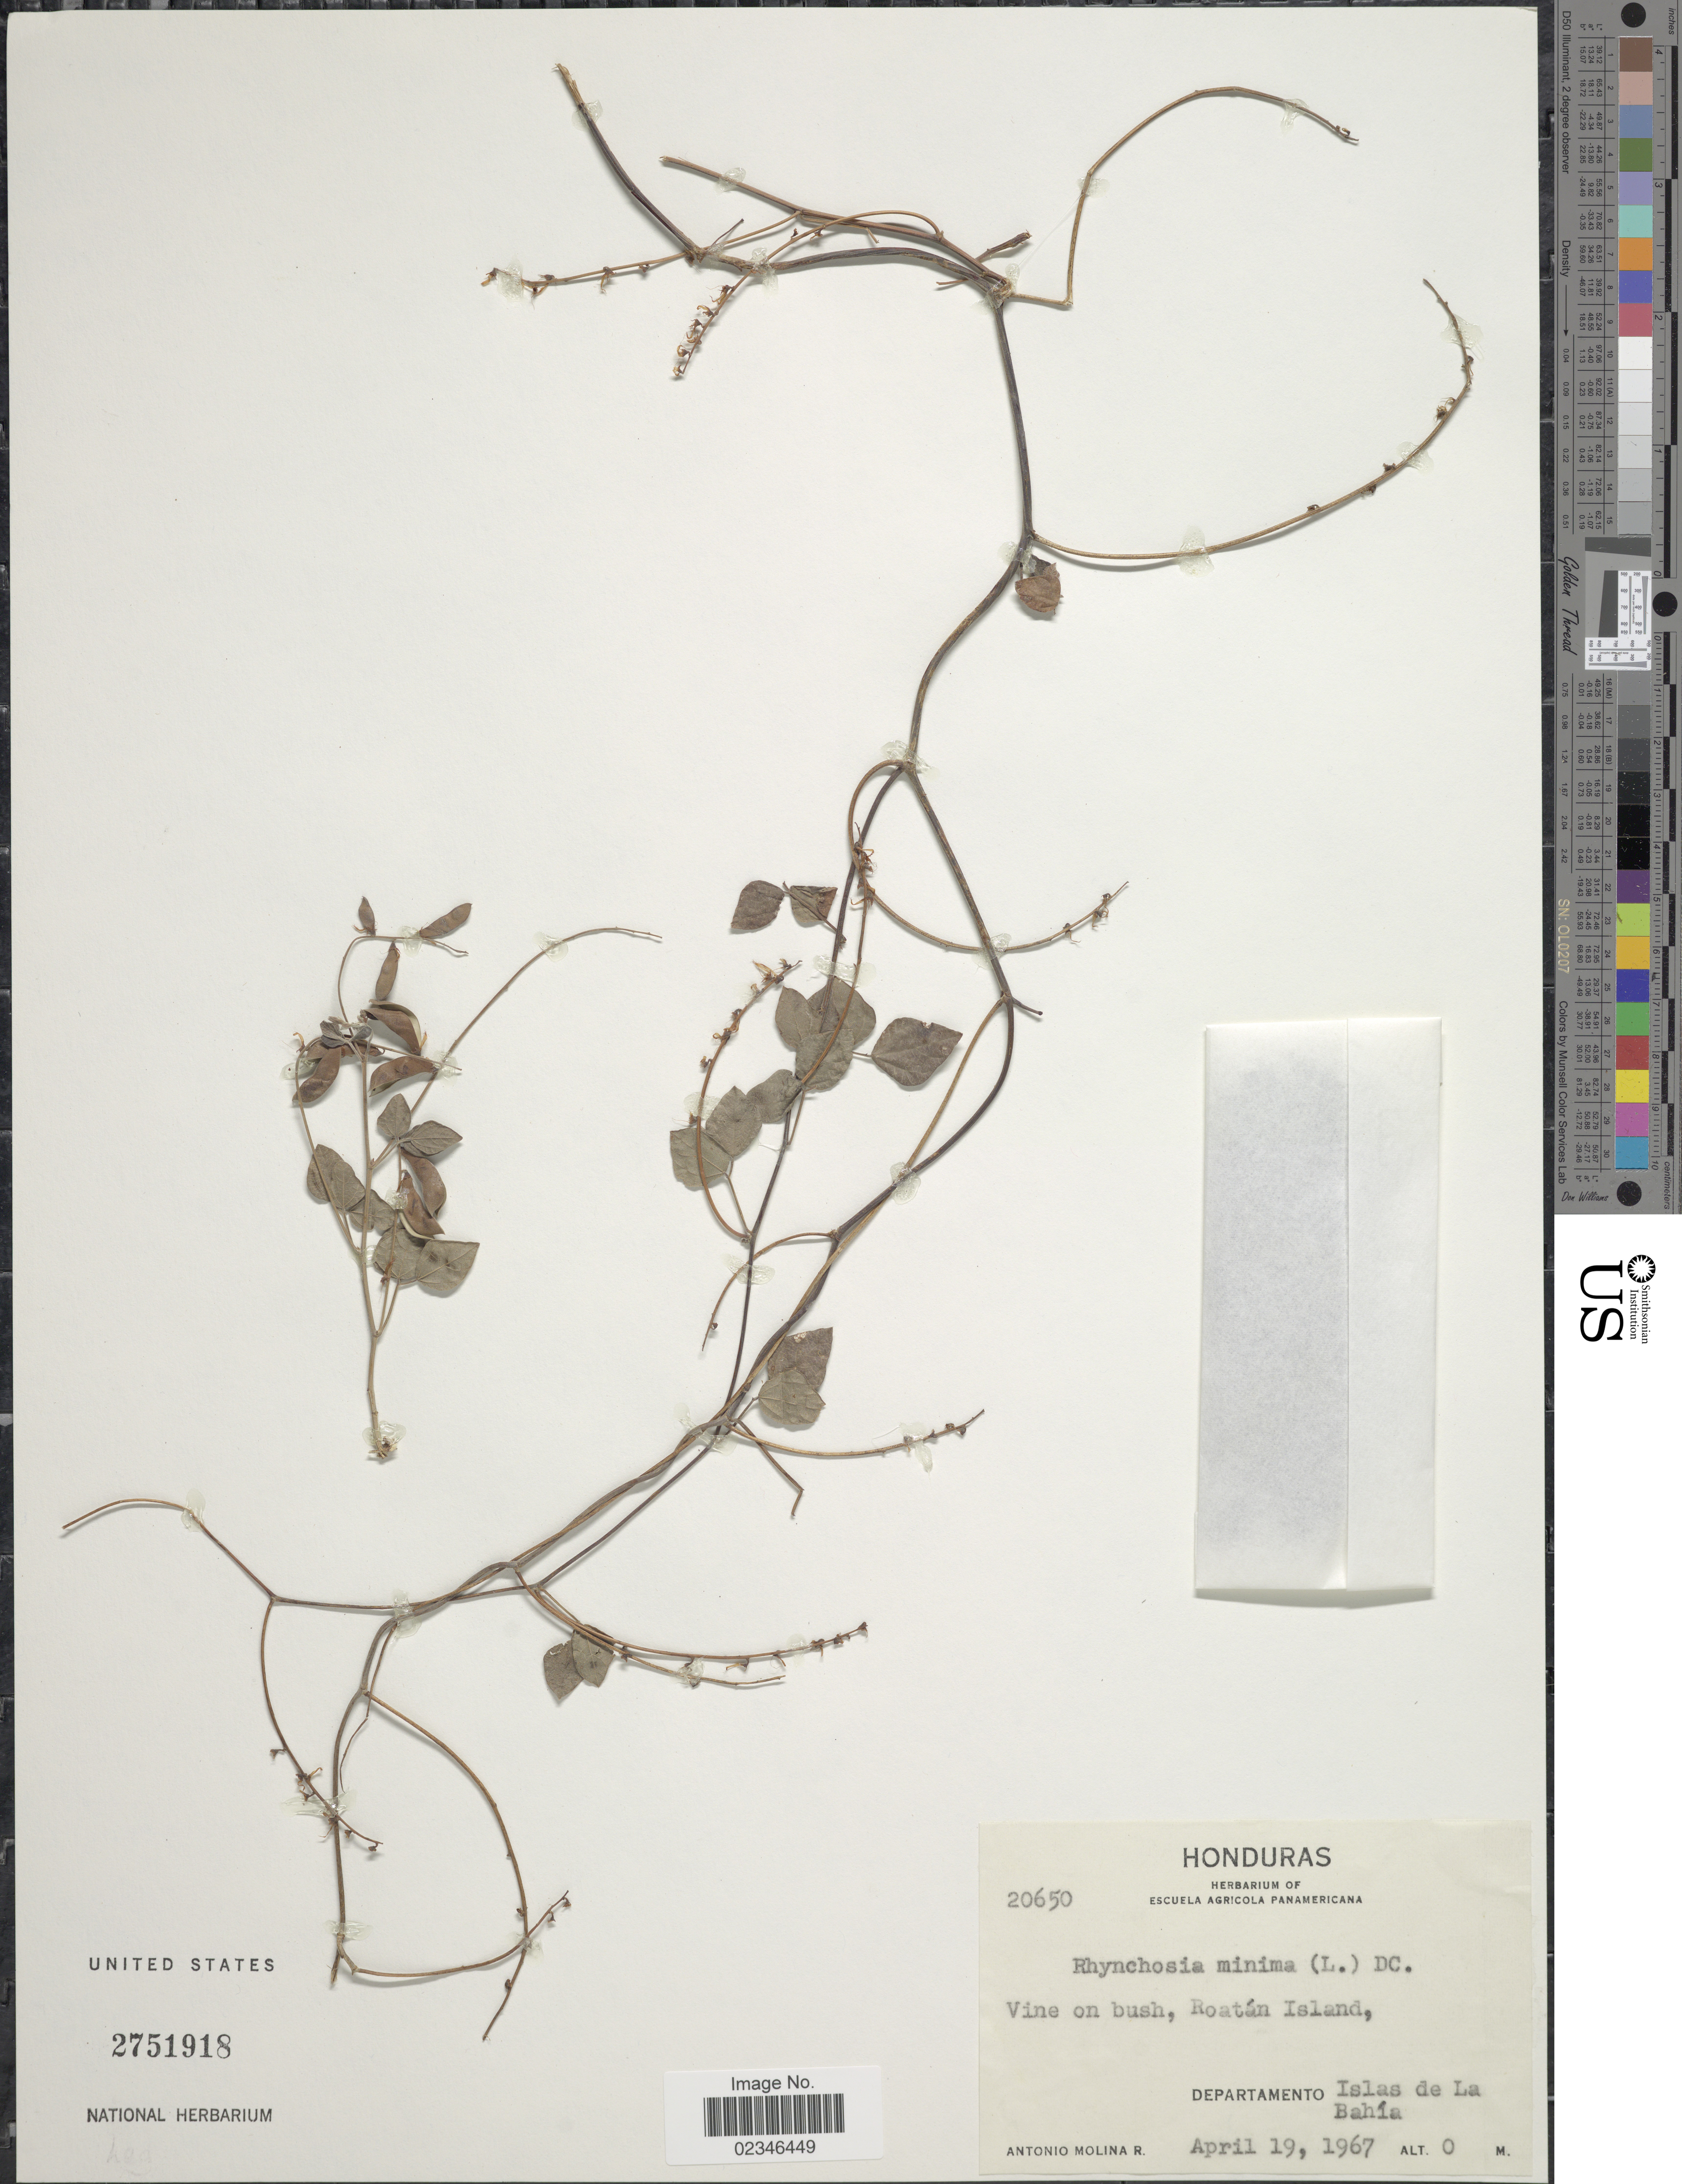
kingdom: Plantae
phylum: Tracheophyta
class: Magnoliopsida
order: Fabales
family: Fabaceae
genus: Rhynchosia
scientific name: Rhynchosia minima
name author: (L.) DC.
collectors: A. Molina R.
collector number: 20650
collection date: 1967-04-19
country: Honduras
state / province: Islas de la Bahía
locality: Vine on bush, Roatán Island, Departamento Islas de La Bahía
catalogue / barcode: US 2751918